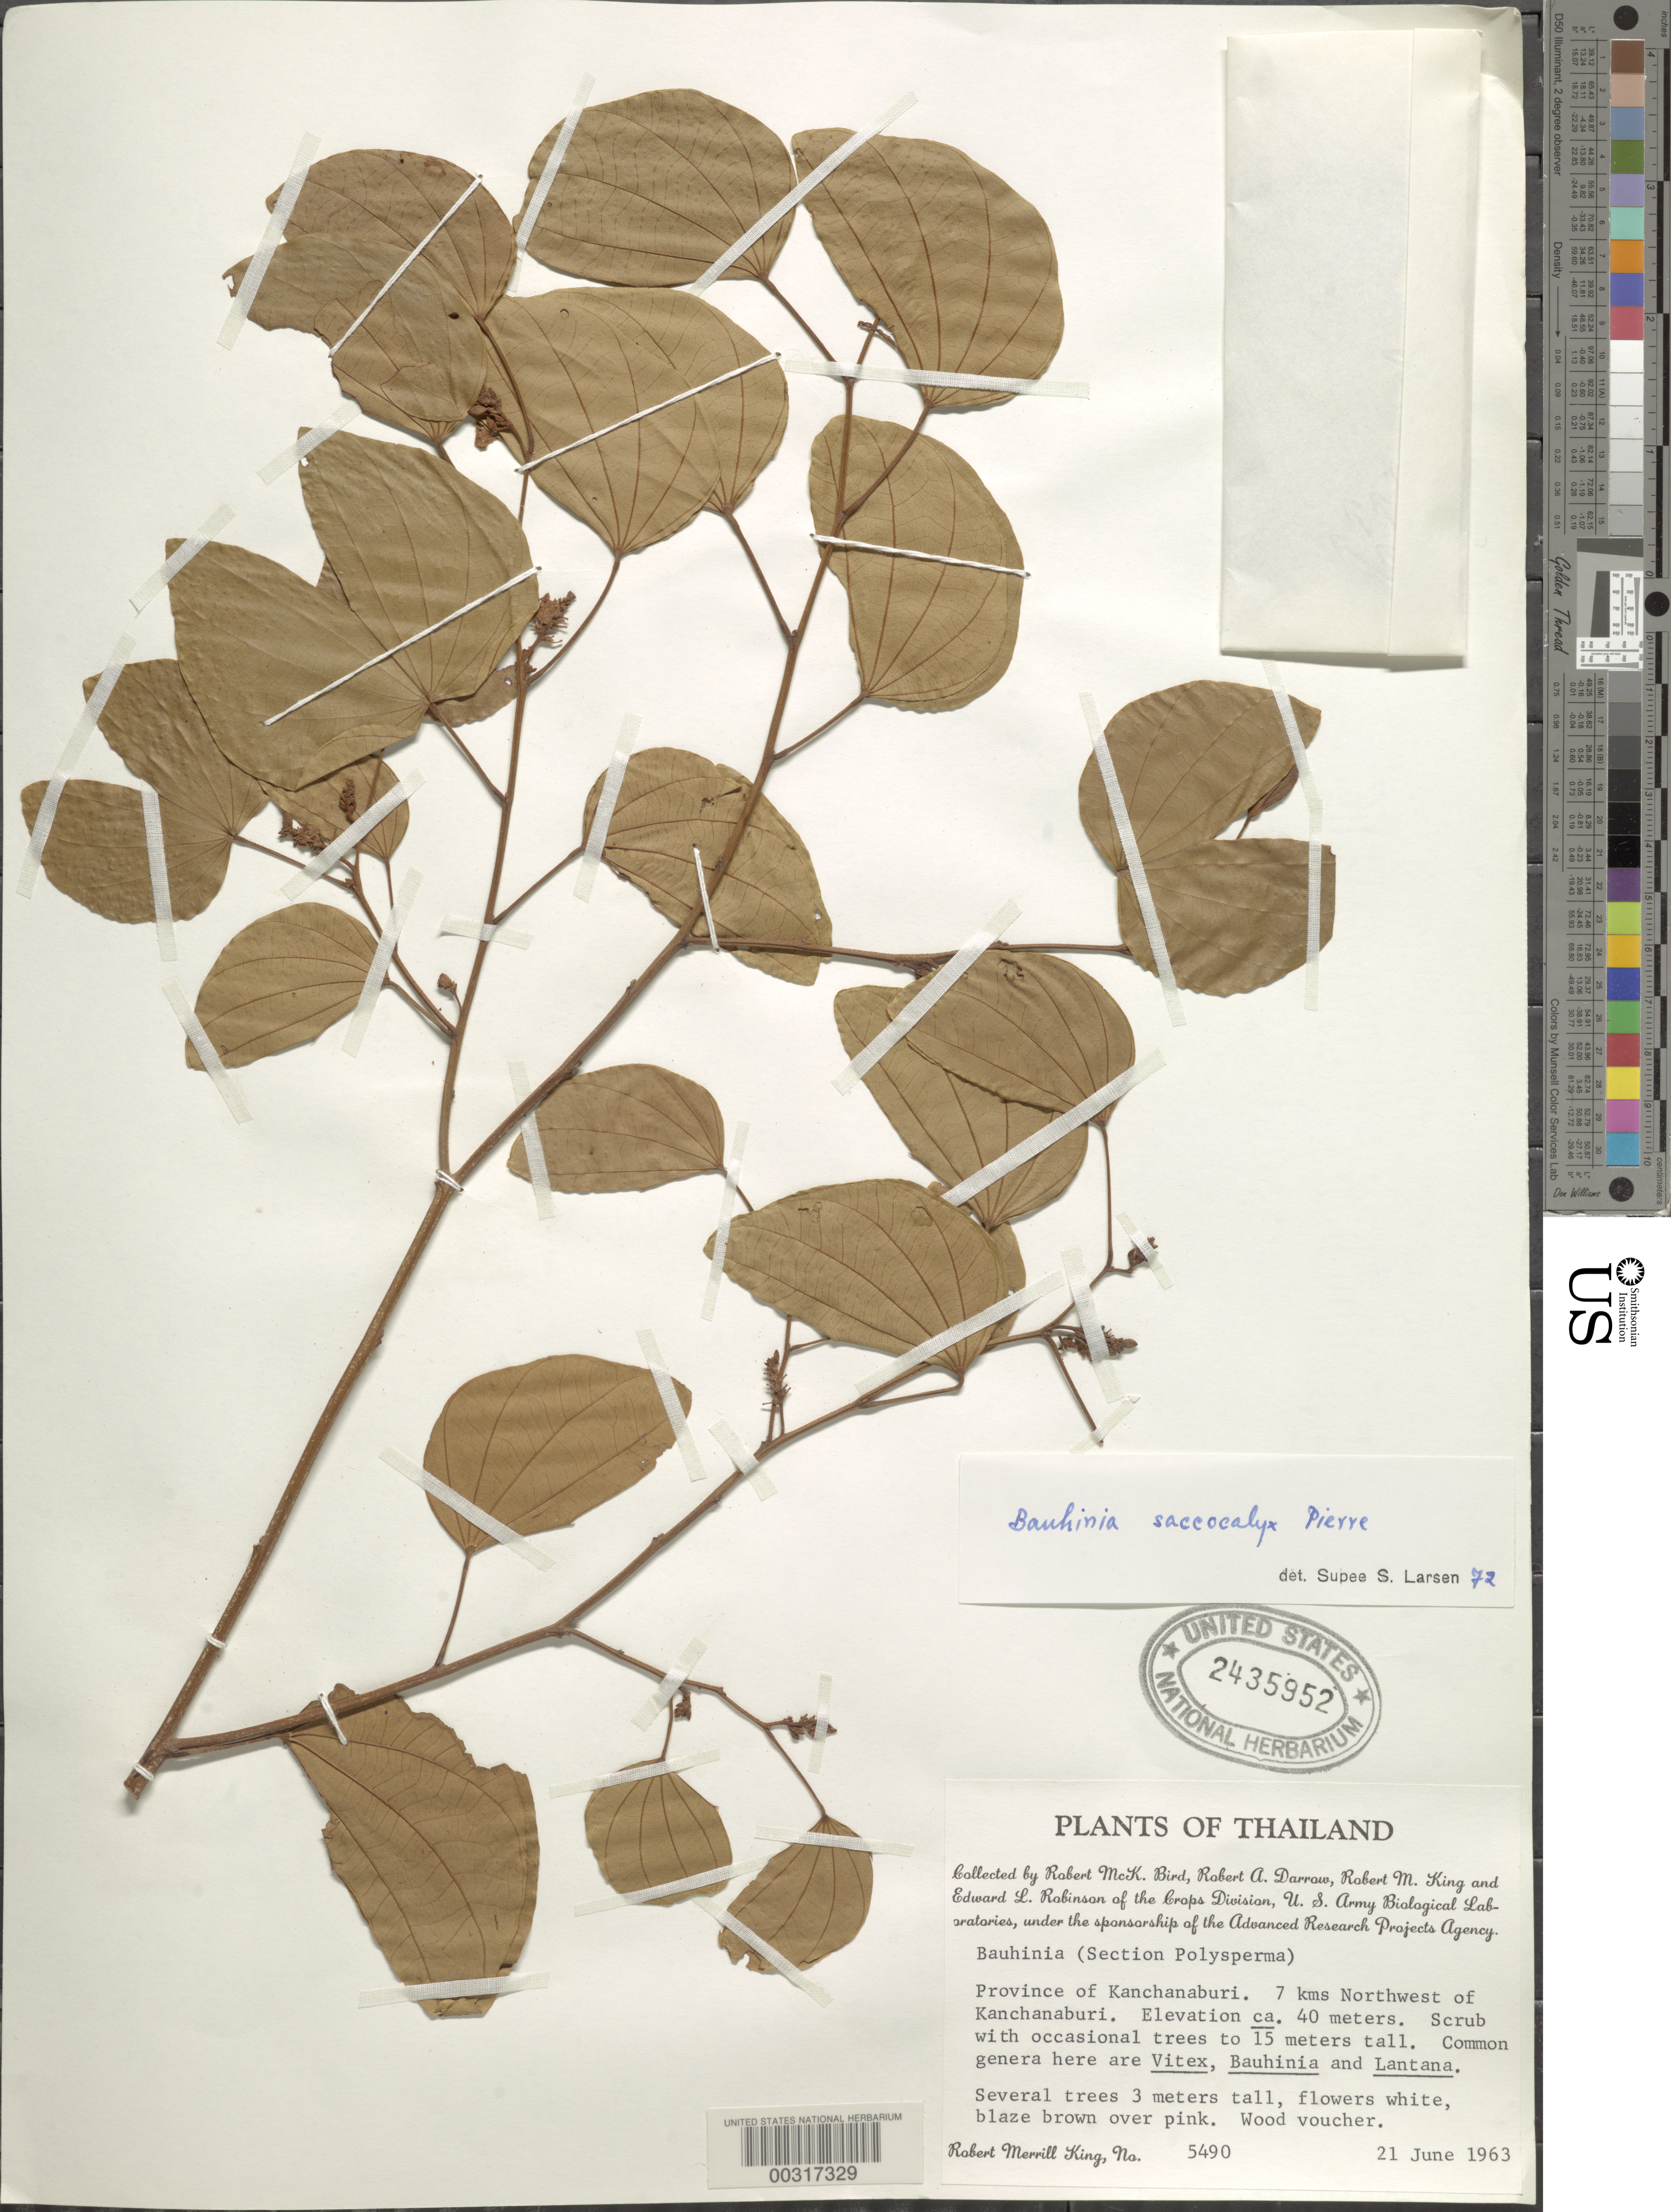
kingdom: Plantae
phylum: Tracheophyta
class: Magnoliopsida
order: Fabales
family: Fabaceae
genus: Bauhinia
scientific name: Bauhinia saccocalyx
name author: Pierre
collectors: R. M. King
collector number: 5490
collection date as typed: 21 Jun 1963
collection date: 1963-06-21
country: Thailand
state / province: Kanchanaburi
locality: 7 km nw of kanchanaburi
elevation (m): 40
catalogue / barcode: US 2435952